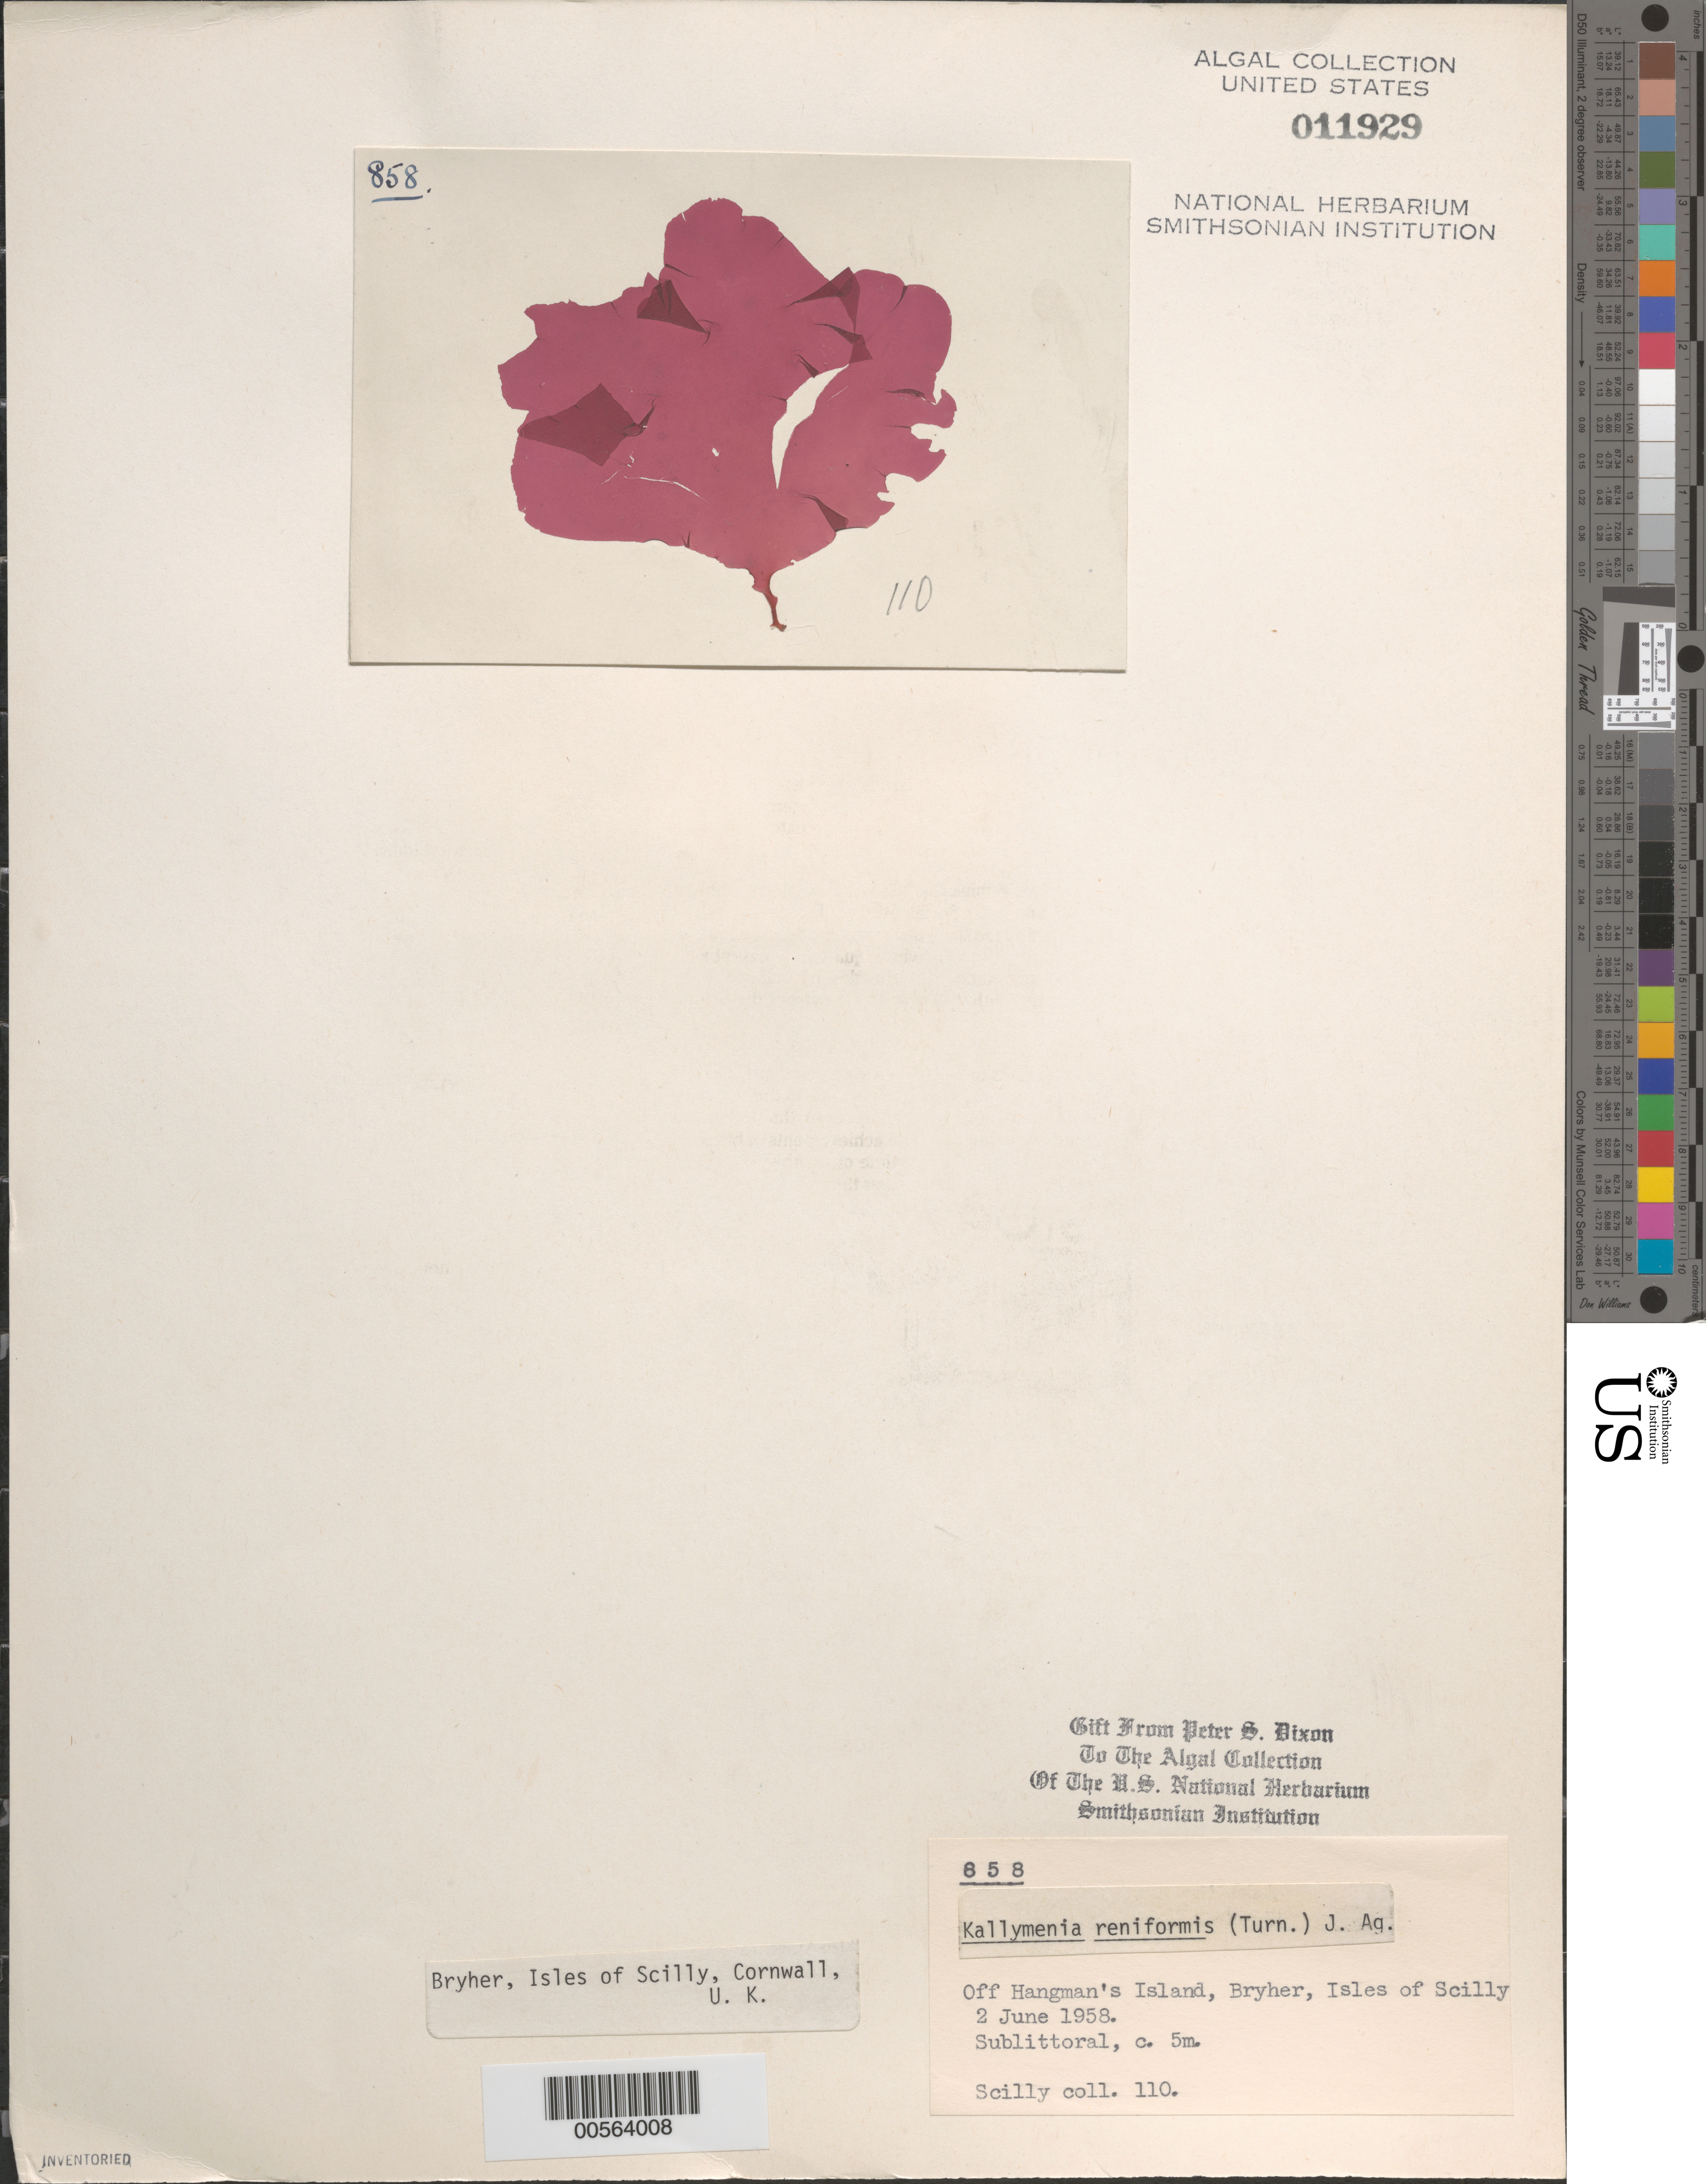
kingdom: Plantae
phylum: Rhodophyta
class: Florideophyceae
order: Gigartinales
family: Kallymeniaceae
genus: Kallymenia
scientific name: Kallymenia reniformis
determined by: Dixon, P. S.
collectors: P. S. Dixon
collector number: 110 & PSD 658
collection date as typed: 02 Jun 1958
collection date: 1958-06-02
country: United Kingdom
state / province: England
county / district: Council of the Isles of Scilly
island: Bryher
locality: Off Hangman's Island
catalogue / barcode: US 11929